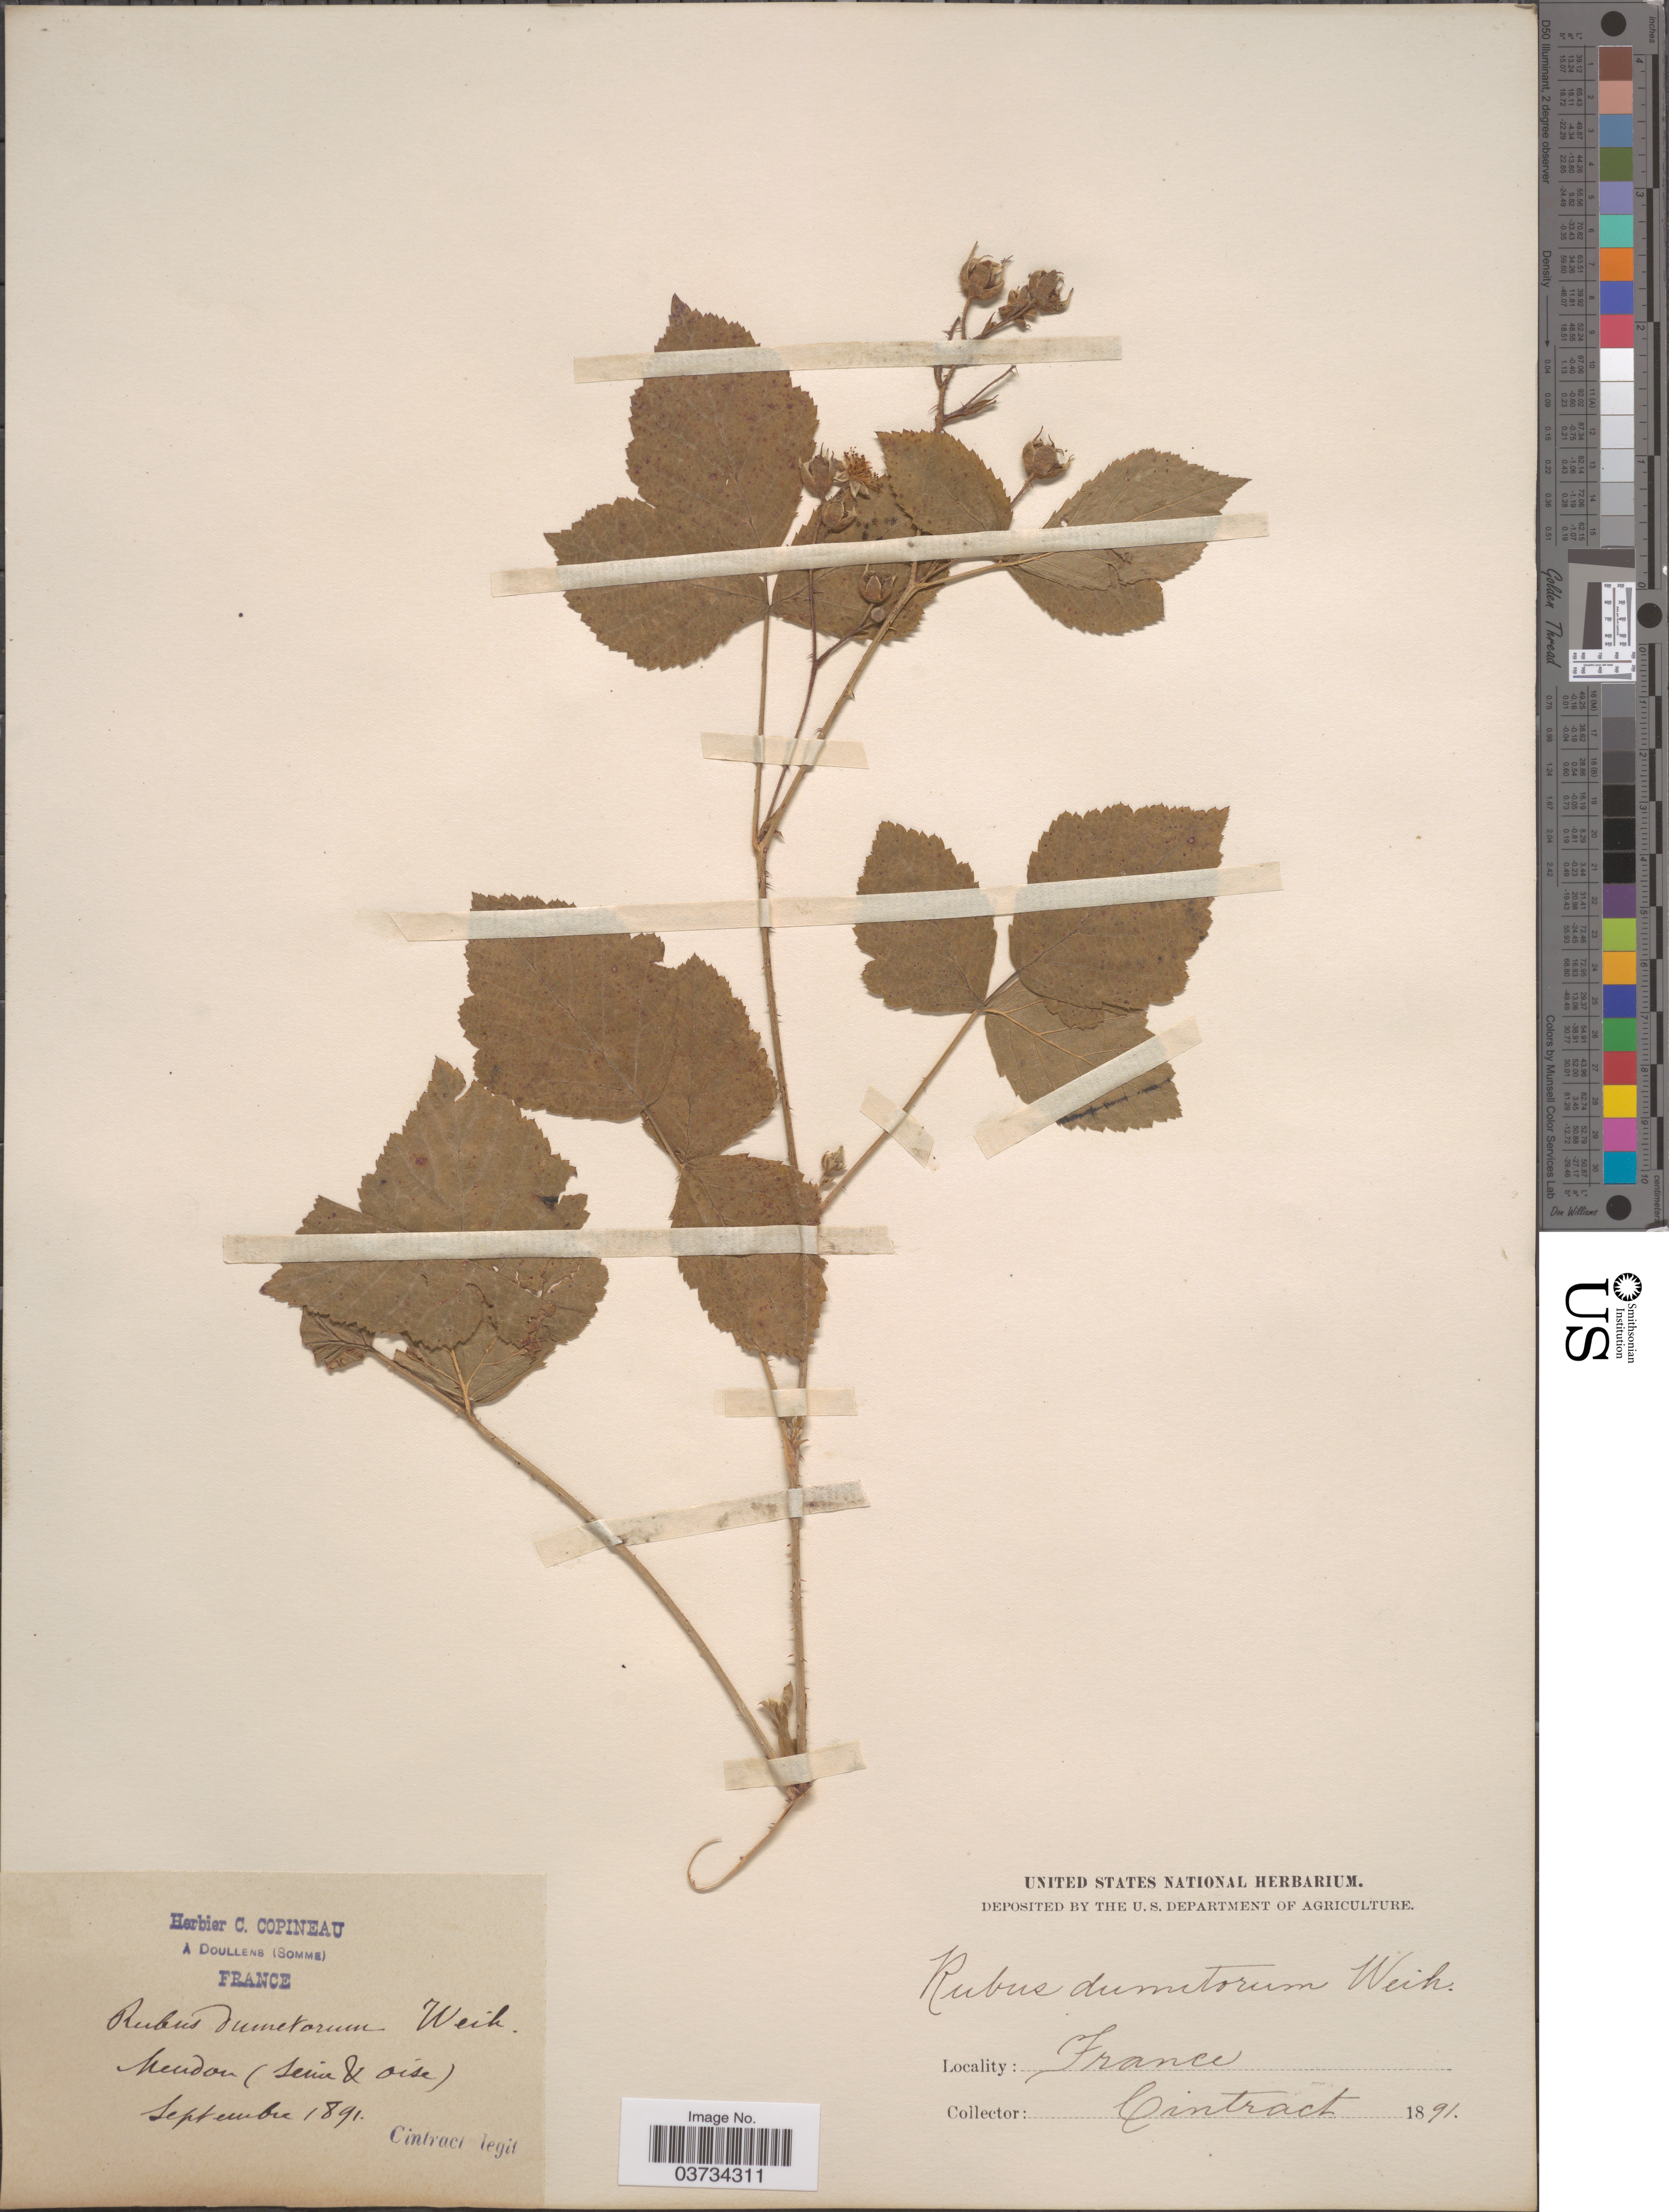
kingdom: Plantae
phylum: Tracheophyta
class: Magnoliopsida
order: Rosales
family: Rosaceae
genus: Rubus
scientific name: Rubus dumetorum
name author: Weihe ex Boenn.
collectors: Cintract, --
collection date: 1891-09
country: France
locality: Mendon (seine & oise).